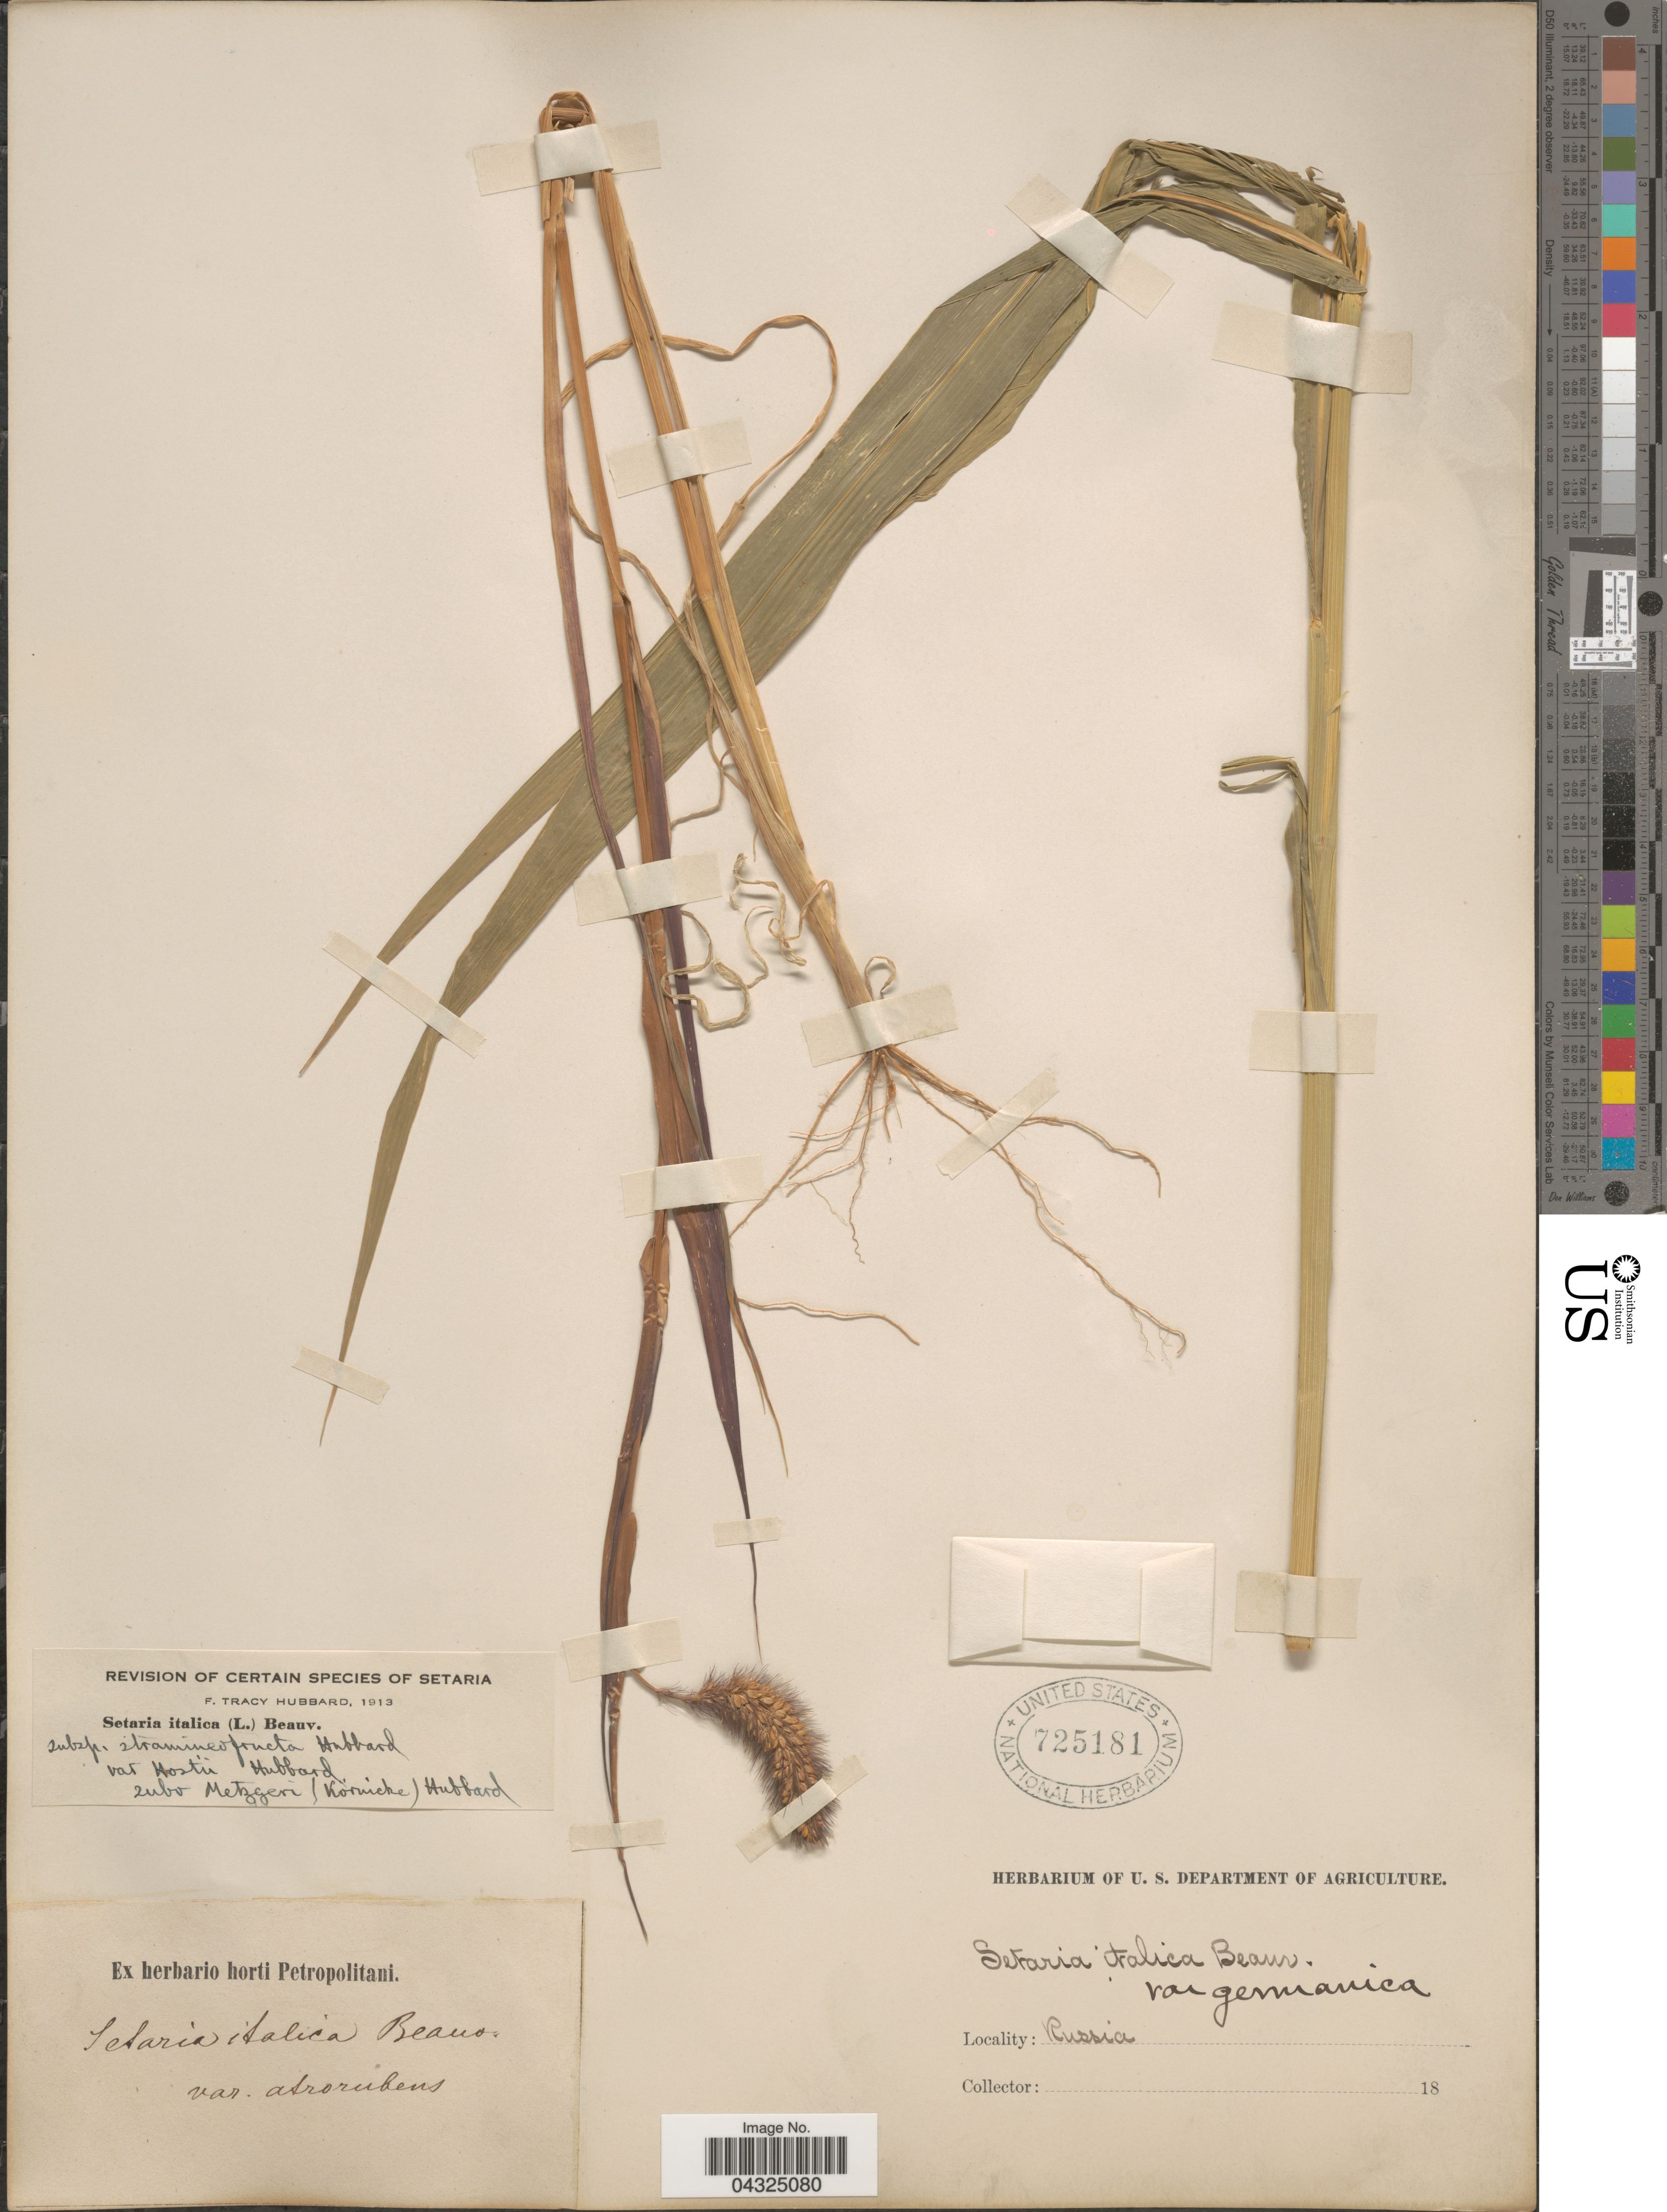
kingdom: Plantae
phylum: Tracheophyta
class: Liliopsida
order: Poales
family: Poaceae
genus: Setaria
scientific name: Setaria italica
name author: (L.) P. Beauv.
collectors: ex Herb. Horti Bot. Petropolitani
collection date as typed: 18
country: Russian Federation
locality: Russia.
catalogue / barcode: US 725181